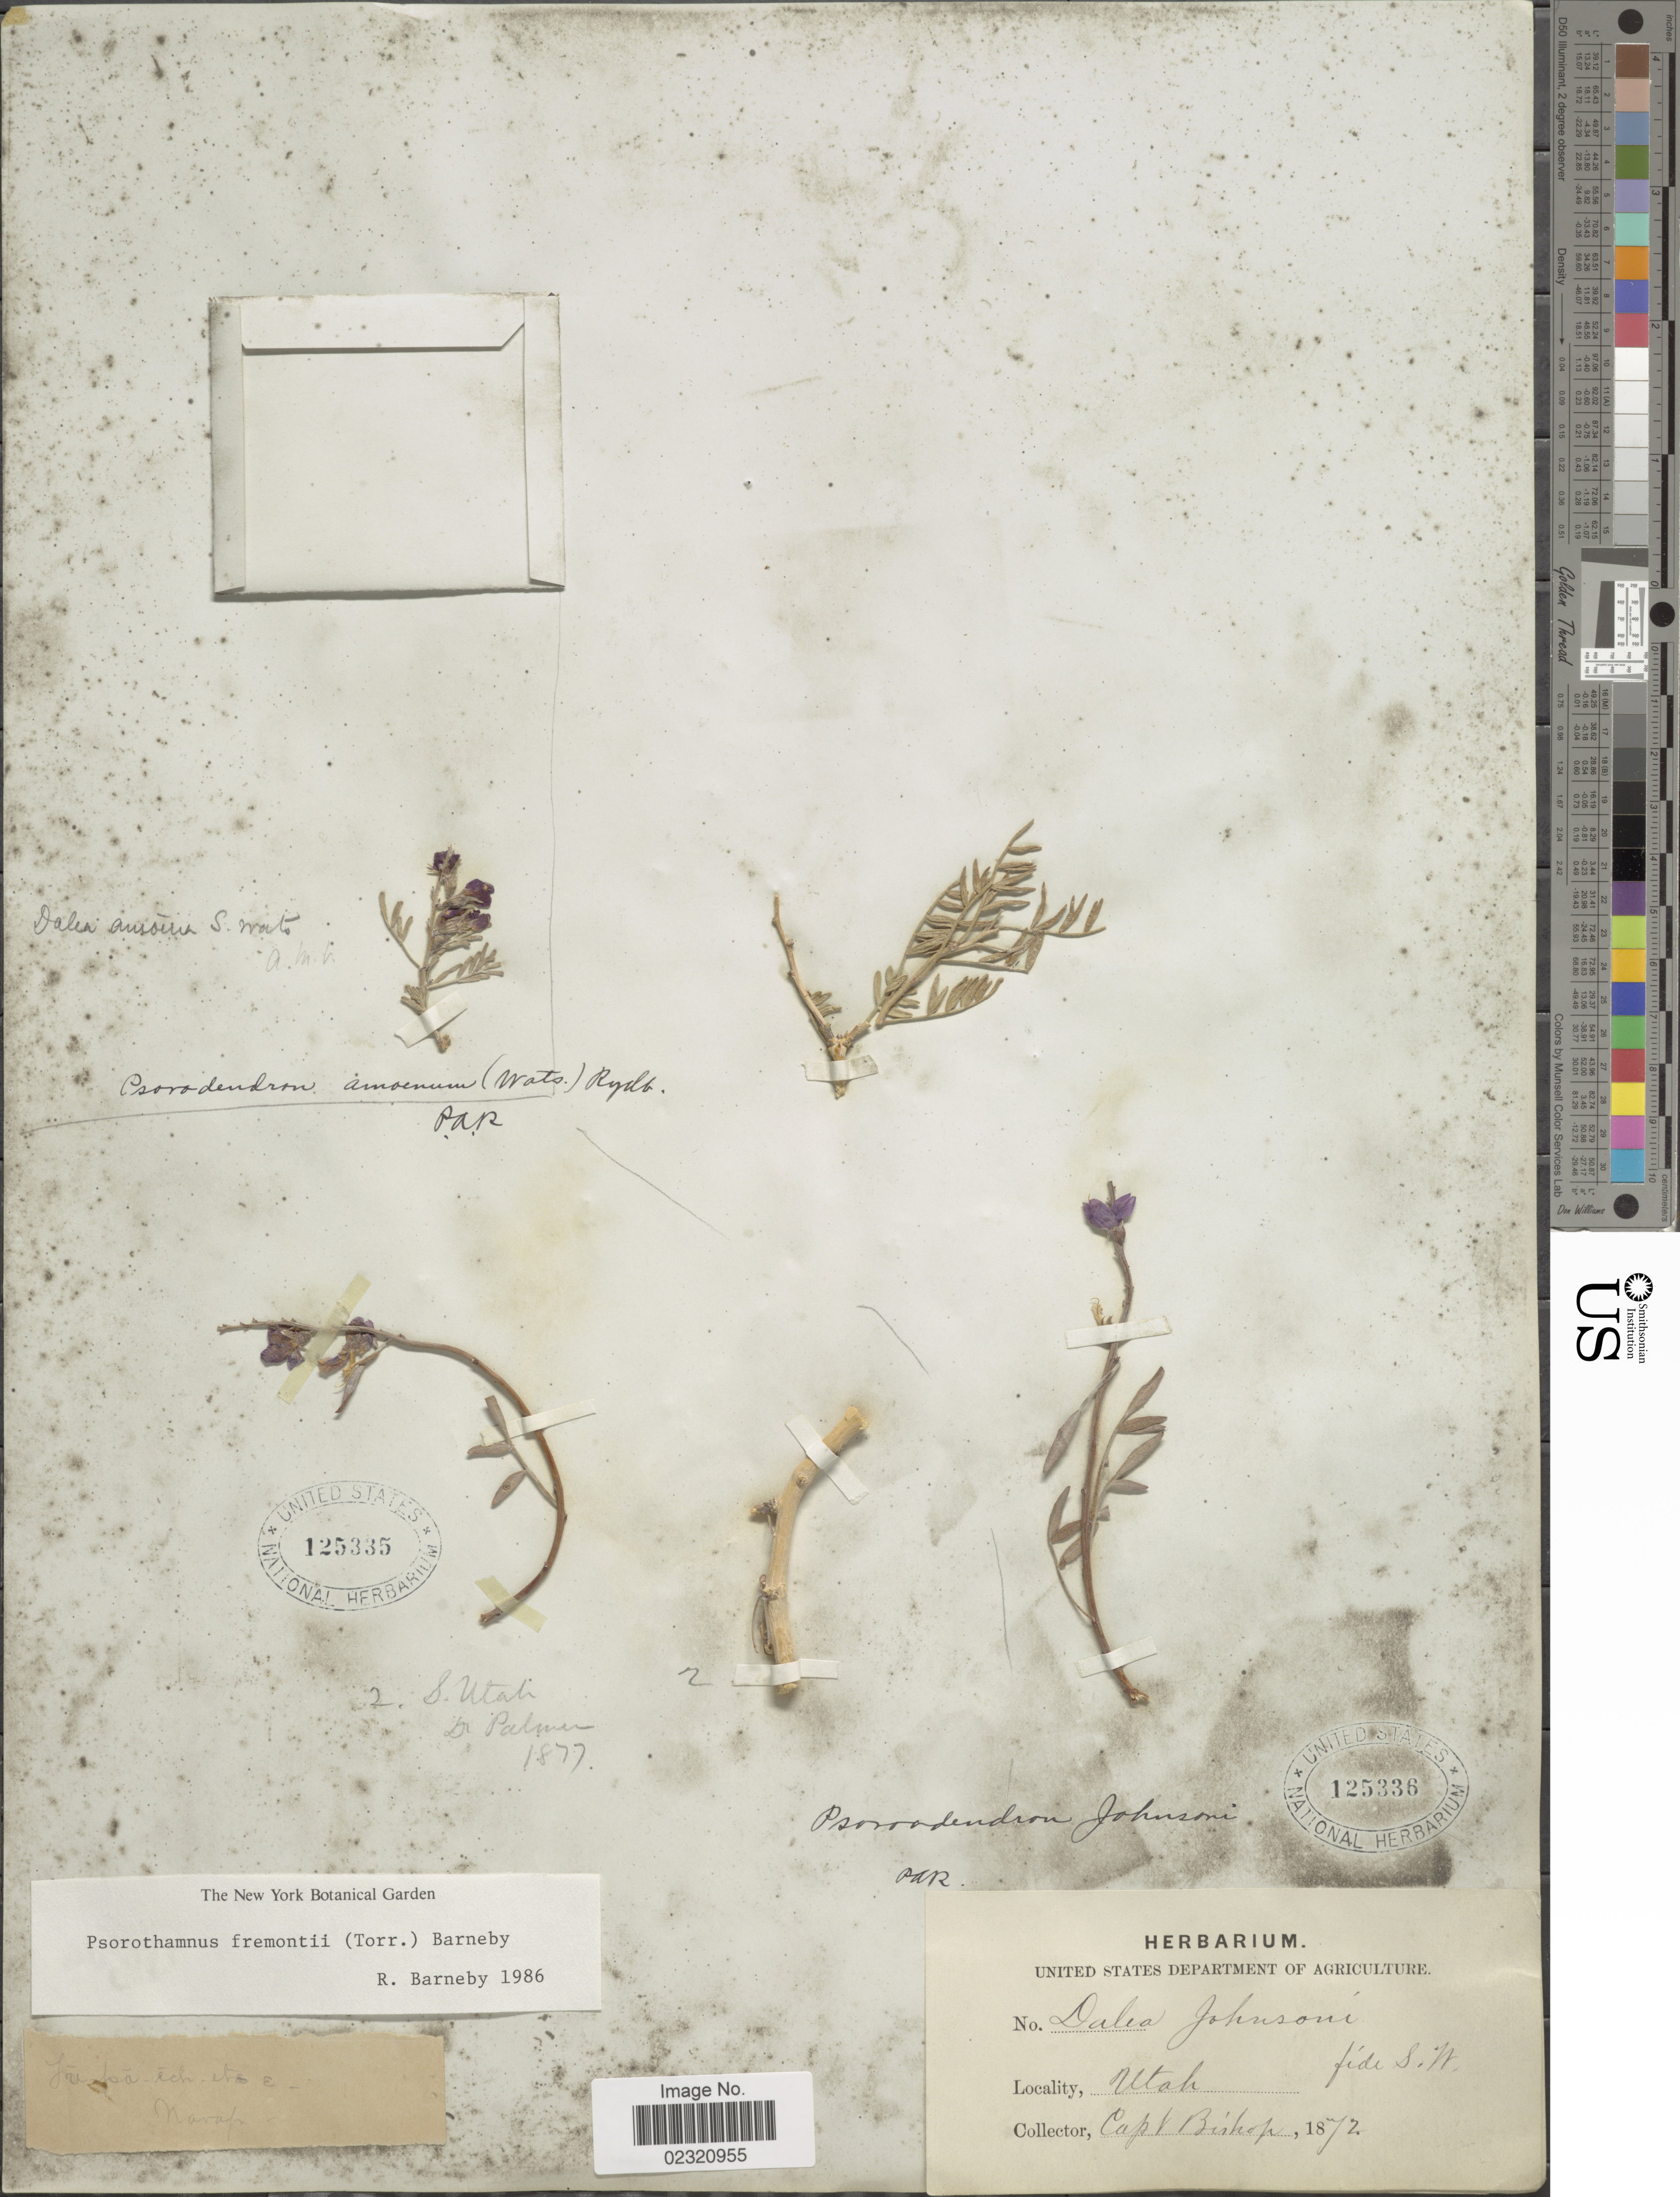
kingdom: Plantae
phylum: Tracheophyta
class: Magnoliopsida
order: Fabales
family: Fabaceae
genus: Psorothamnus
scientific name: Psorothamnus fremontii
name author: (Torr. ex A. Gray) Barneby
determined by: Barneby, Rupert C., (NY)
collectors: F. M. Bishop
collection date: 1872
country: United States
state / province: Utah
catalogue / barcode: US 125336